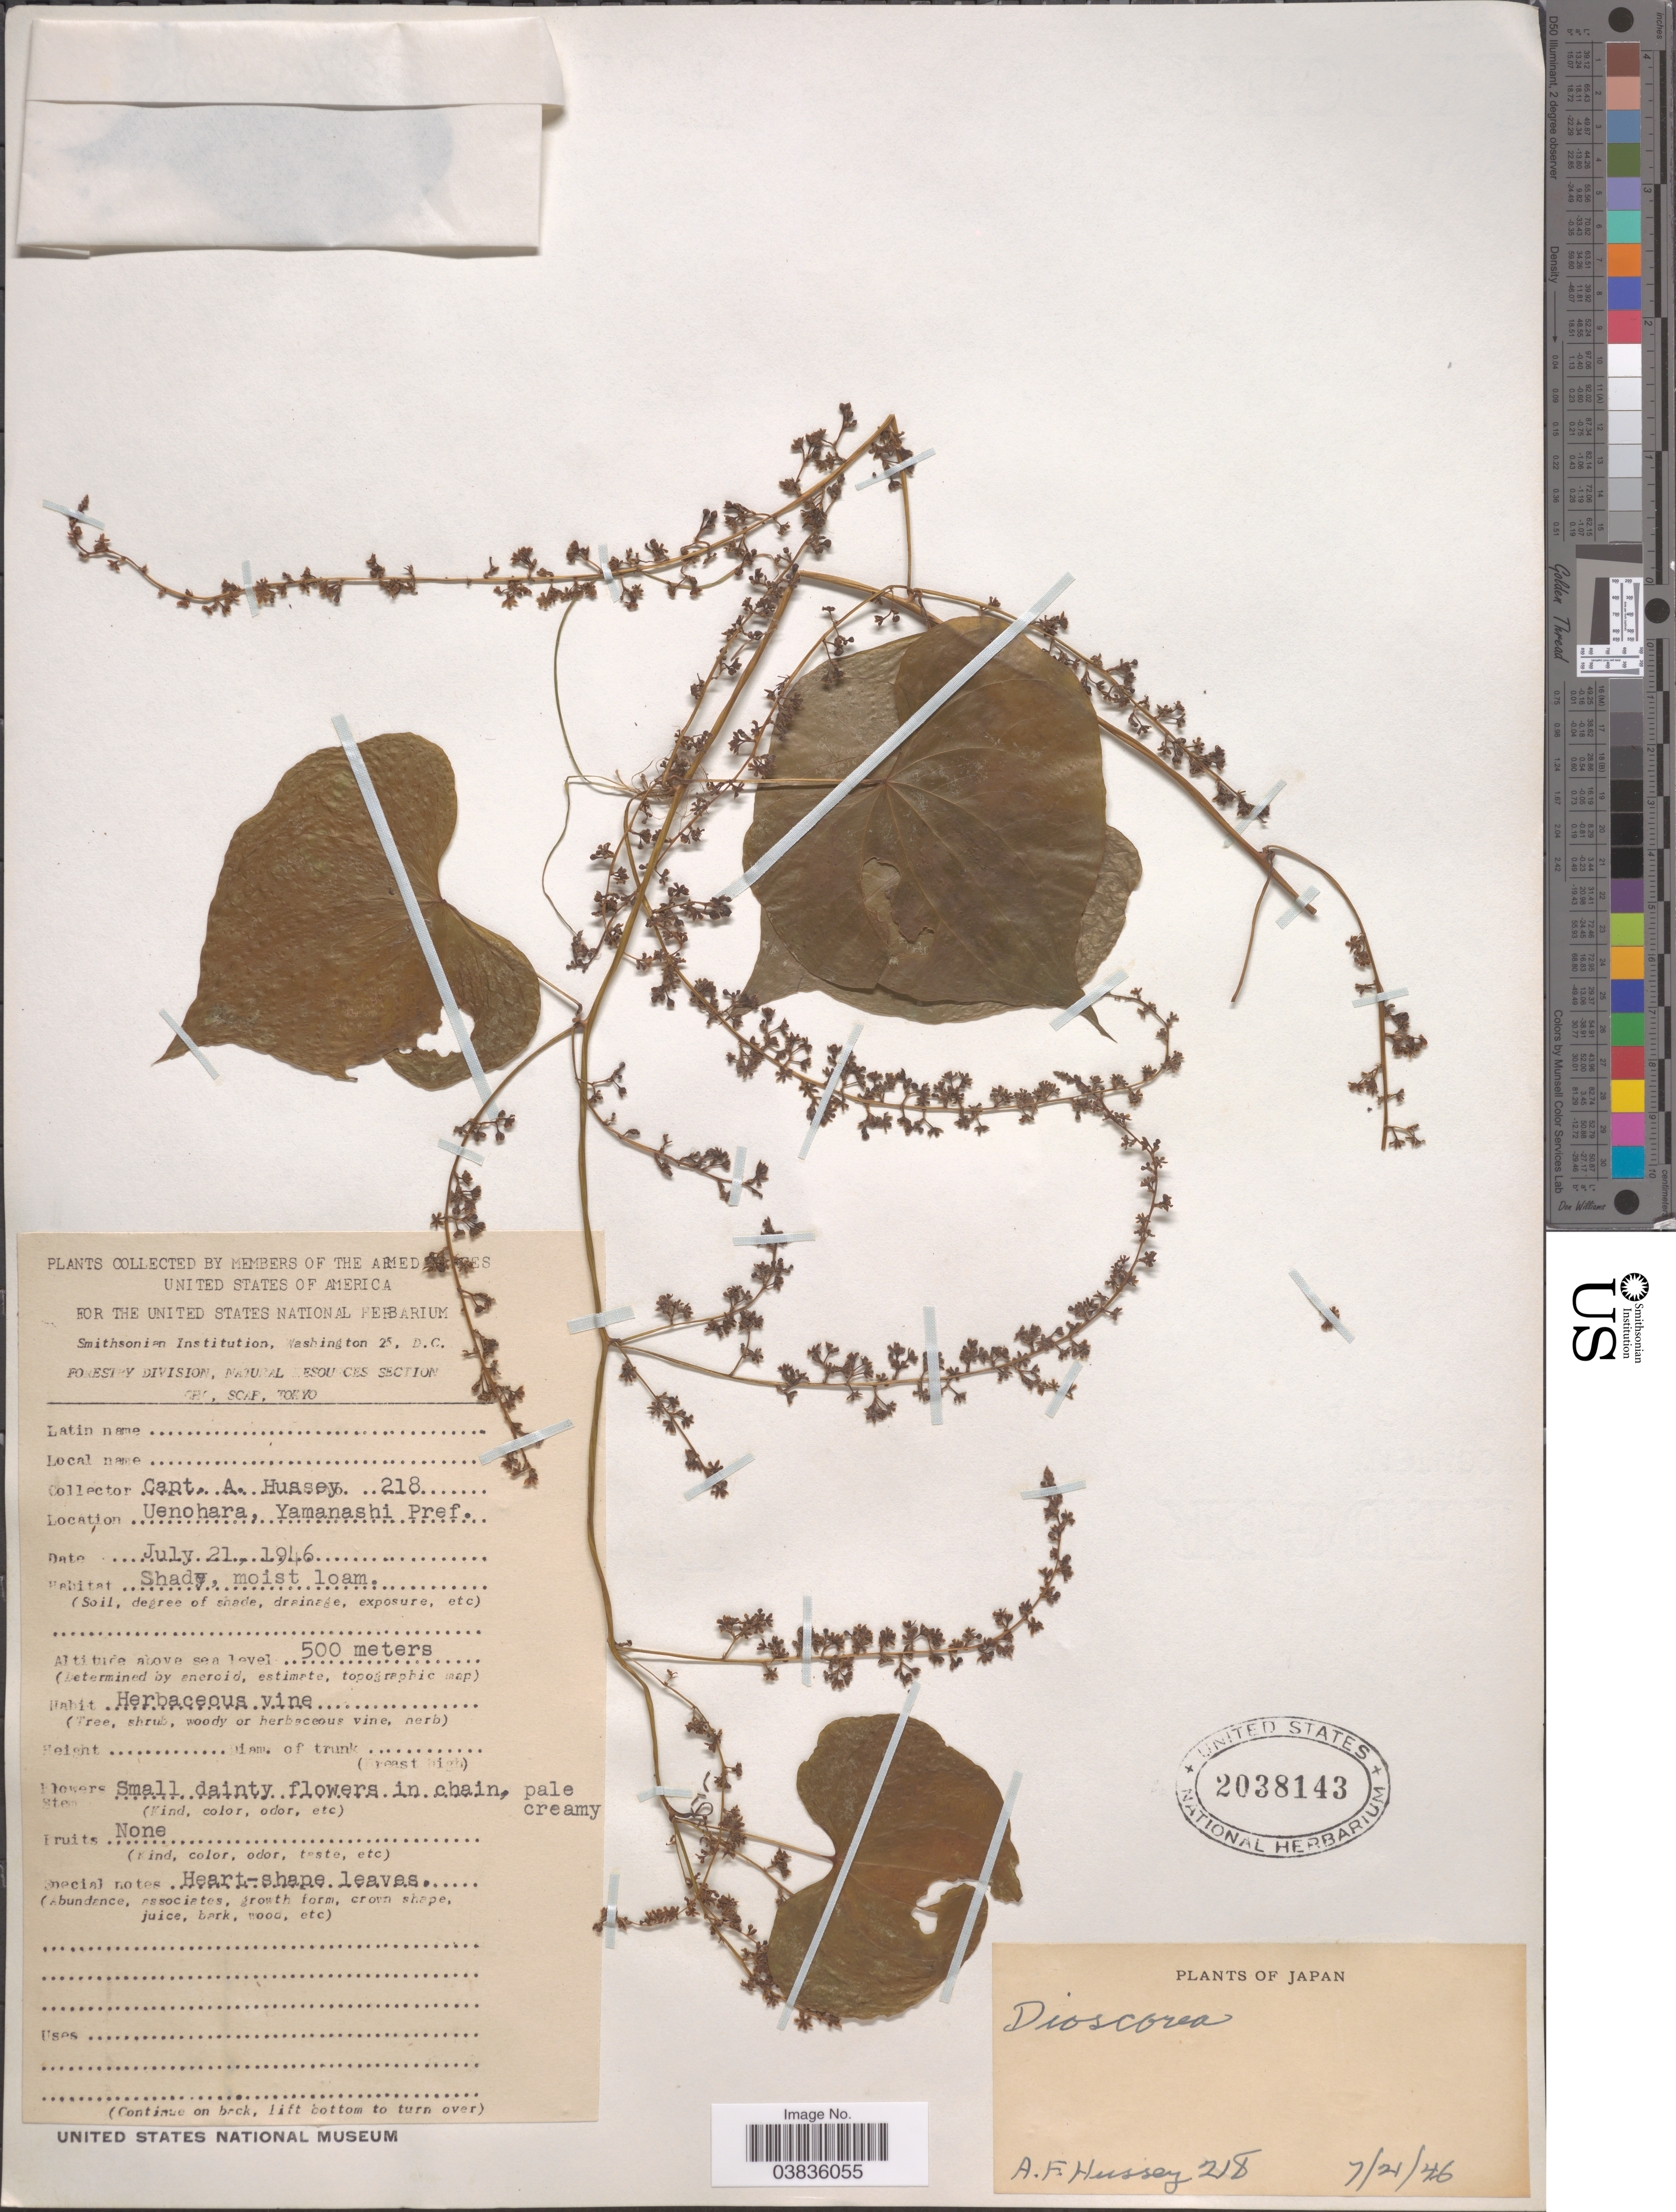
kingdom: Plantae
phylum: Tracheophyta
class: Liliopsida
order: Dioscoreales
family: Dioscoreaceae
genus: Dioscorea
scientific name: Dioscorea sp.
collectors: A. Hussey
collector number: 218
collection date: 1946-07-21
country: Japan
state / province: Yamanasi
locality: Uenohara, Yamanashi Pref.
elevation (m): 500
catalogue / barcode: US 2038143